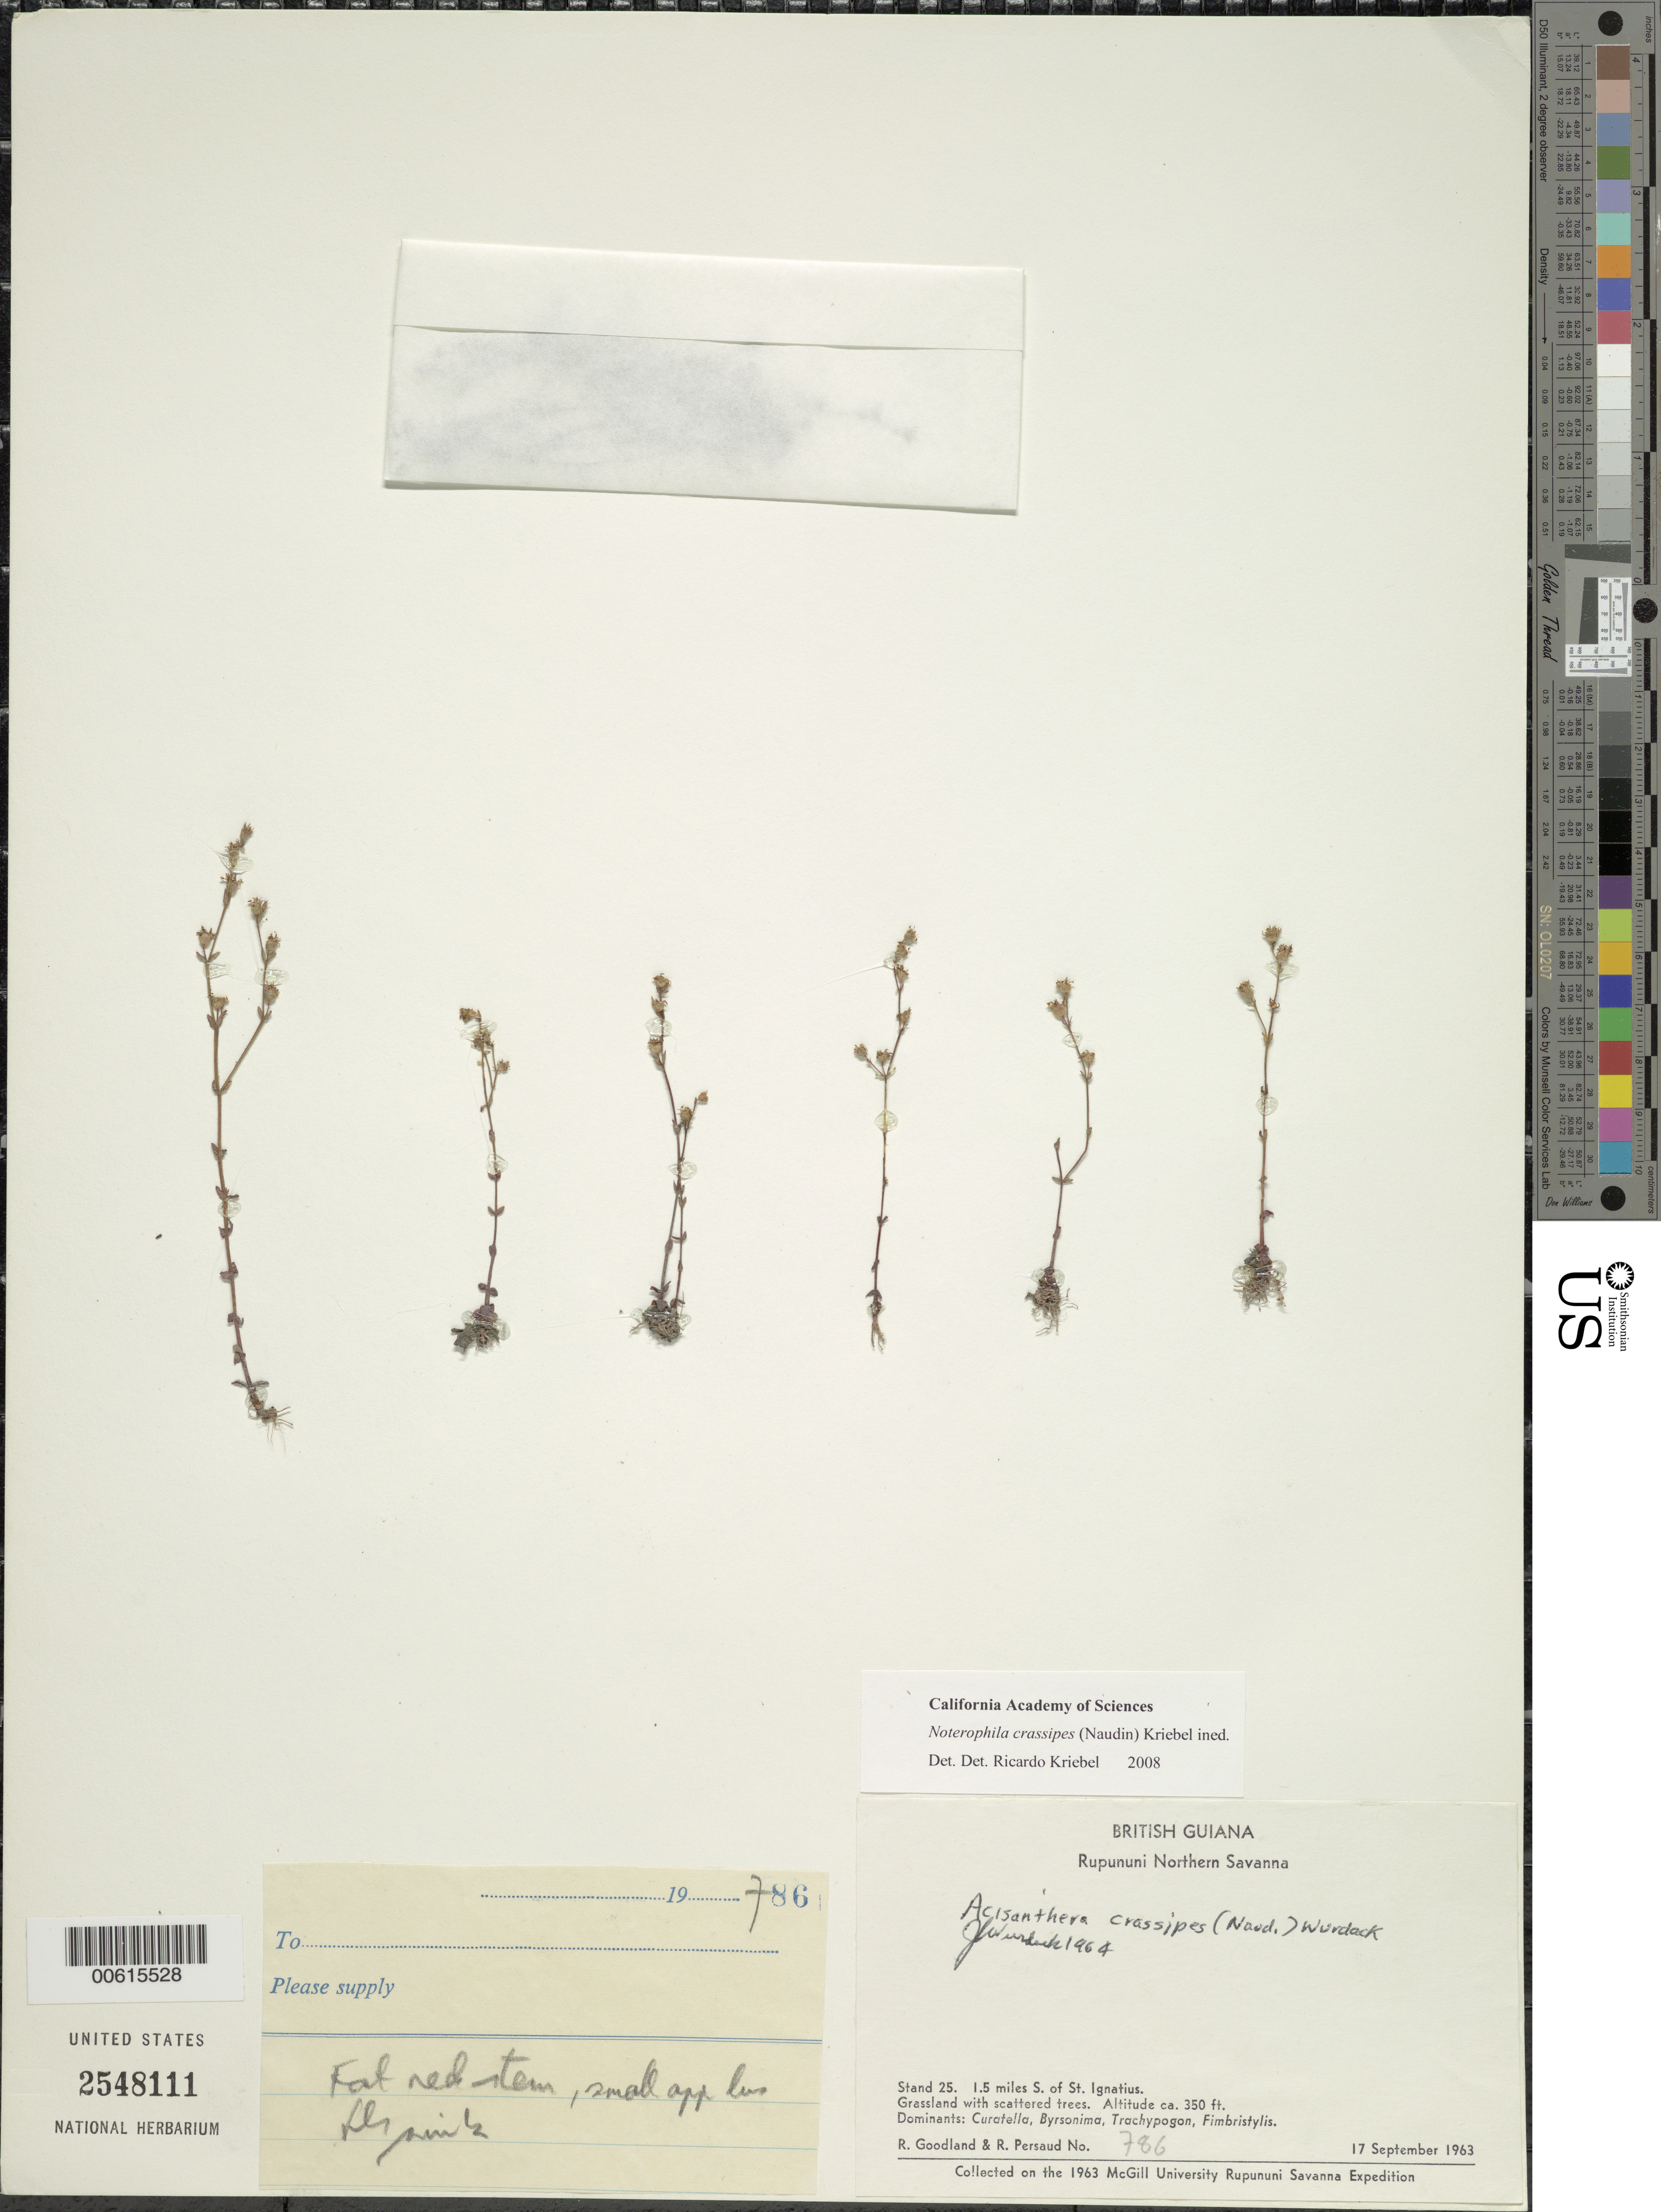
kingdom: Plantae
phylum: Tracheophyta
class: Magnoliopsida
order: Myrtales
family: Melastomataceae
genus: Noterophila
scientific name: Noterophila crassipes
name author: (Naudin) Kriebel & M.J. Rocha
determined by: Nunes da Silva, Diego, (RB), Jardim Botanico do Rio de Janeiro - Herbario (BRAZIL)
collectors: R. Goodland & R. Persaud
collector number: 786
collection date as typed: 17-Sep-63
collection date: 1963-09-17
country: Guyana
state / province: U. Takutu-U. Essequibo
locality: Rupununi Northern Savanna, St. Ignatius, 1.5 mi. S of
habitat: Grassland with scattered trees. Dominants: Curatella, Byrsonima, Trachypogon, Fimbristylis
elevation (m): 107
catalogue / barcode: US 2548111